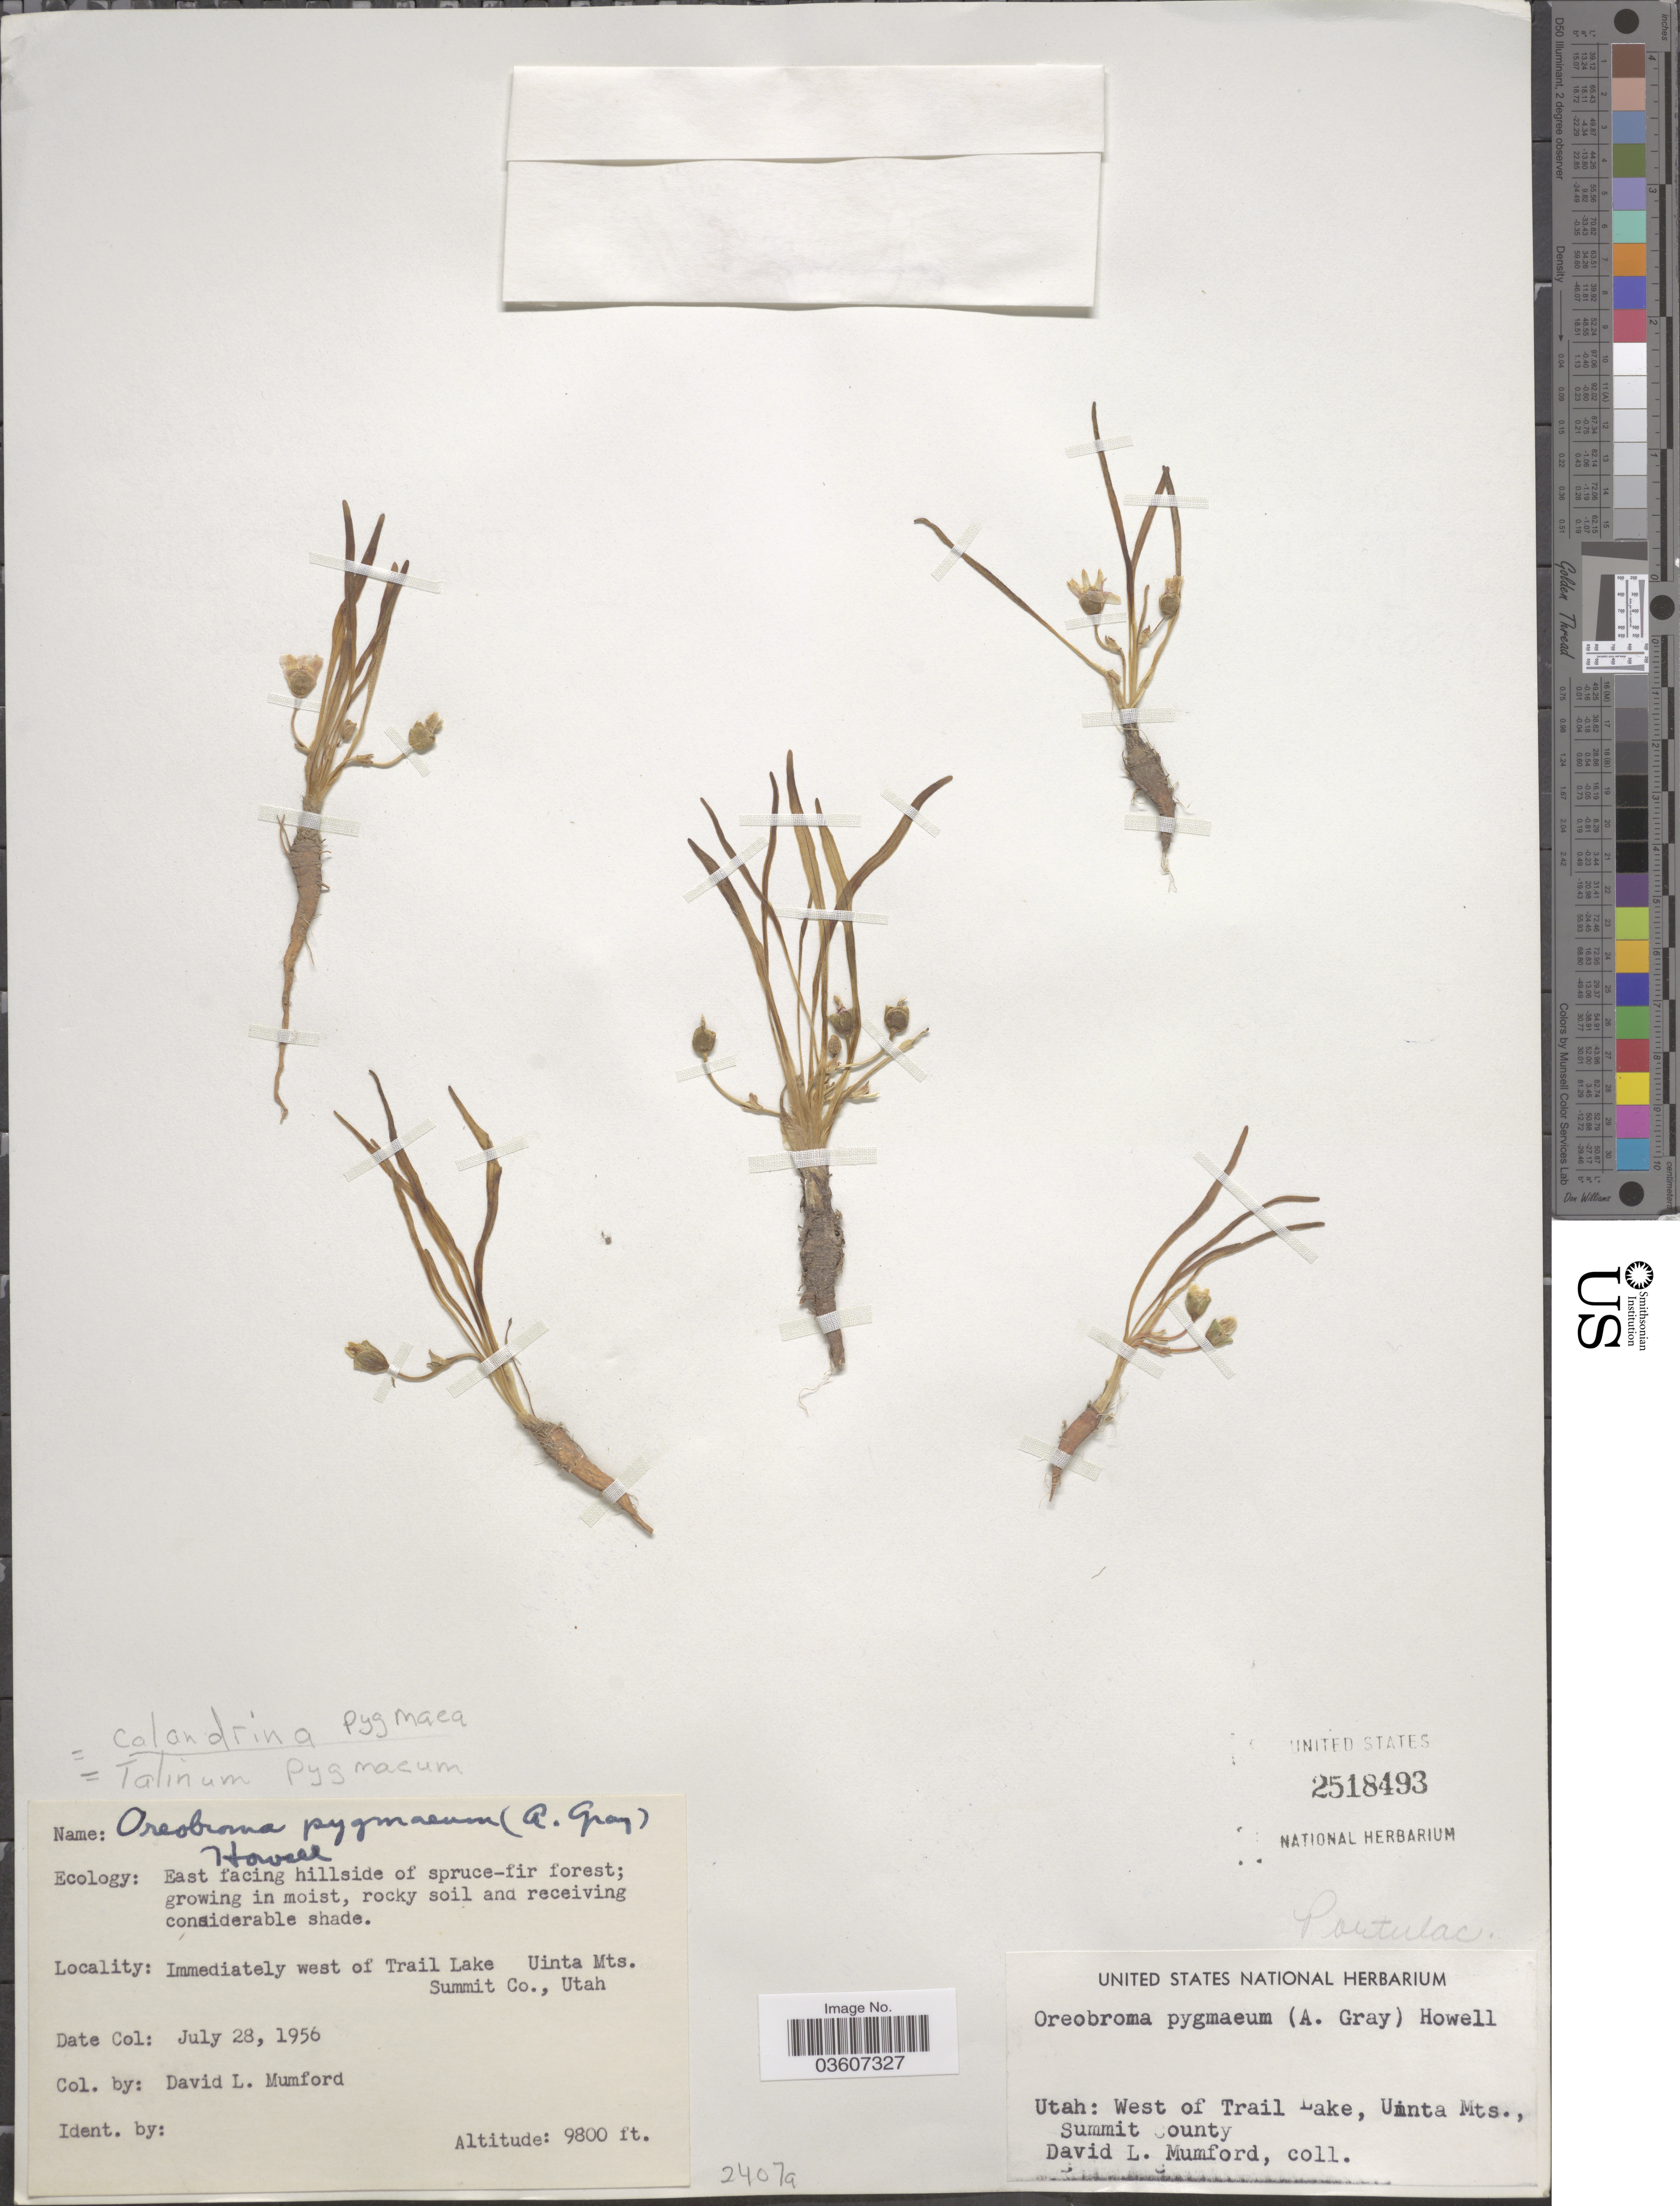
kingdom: Plantae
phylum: Tracheophyta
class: Magnoliopsida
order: Caryophyllales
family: Montiaceae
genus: Lewisia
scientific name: Lewisia pygmaea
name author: (A. Gray) B.L. Rob.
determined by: Strong, Mark T., (BOT), Smithsonian Institution - National Museum of Natural History (UNITED STATES)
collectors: D. Mumford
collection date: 1956-07-28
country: United States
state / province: Utah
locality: West of Trail Lake, Uinta Mts., Summit Co.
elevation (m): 2987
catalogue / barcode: US 2518493